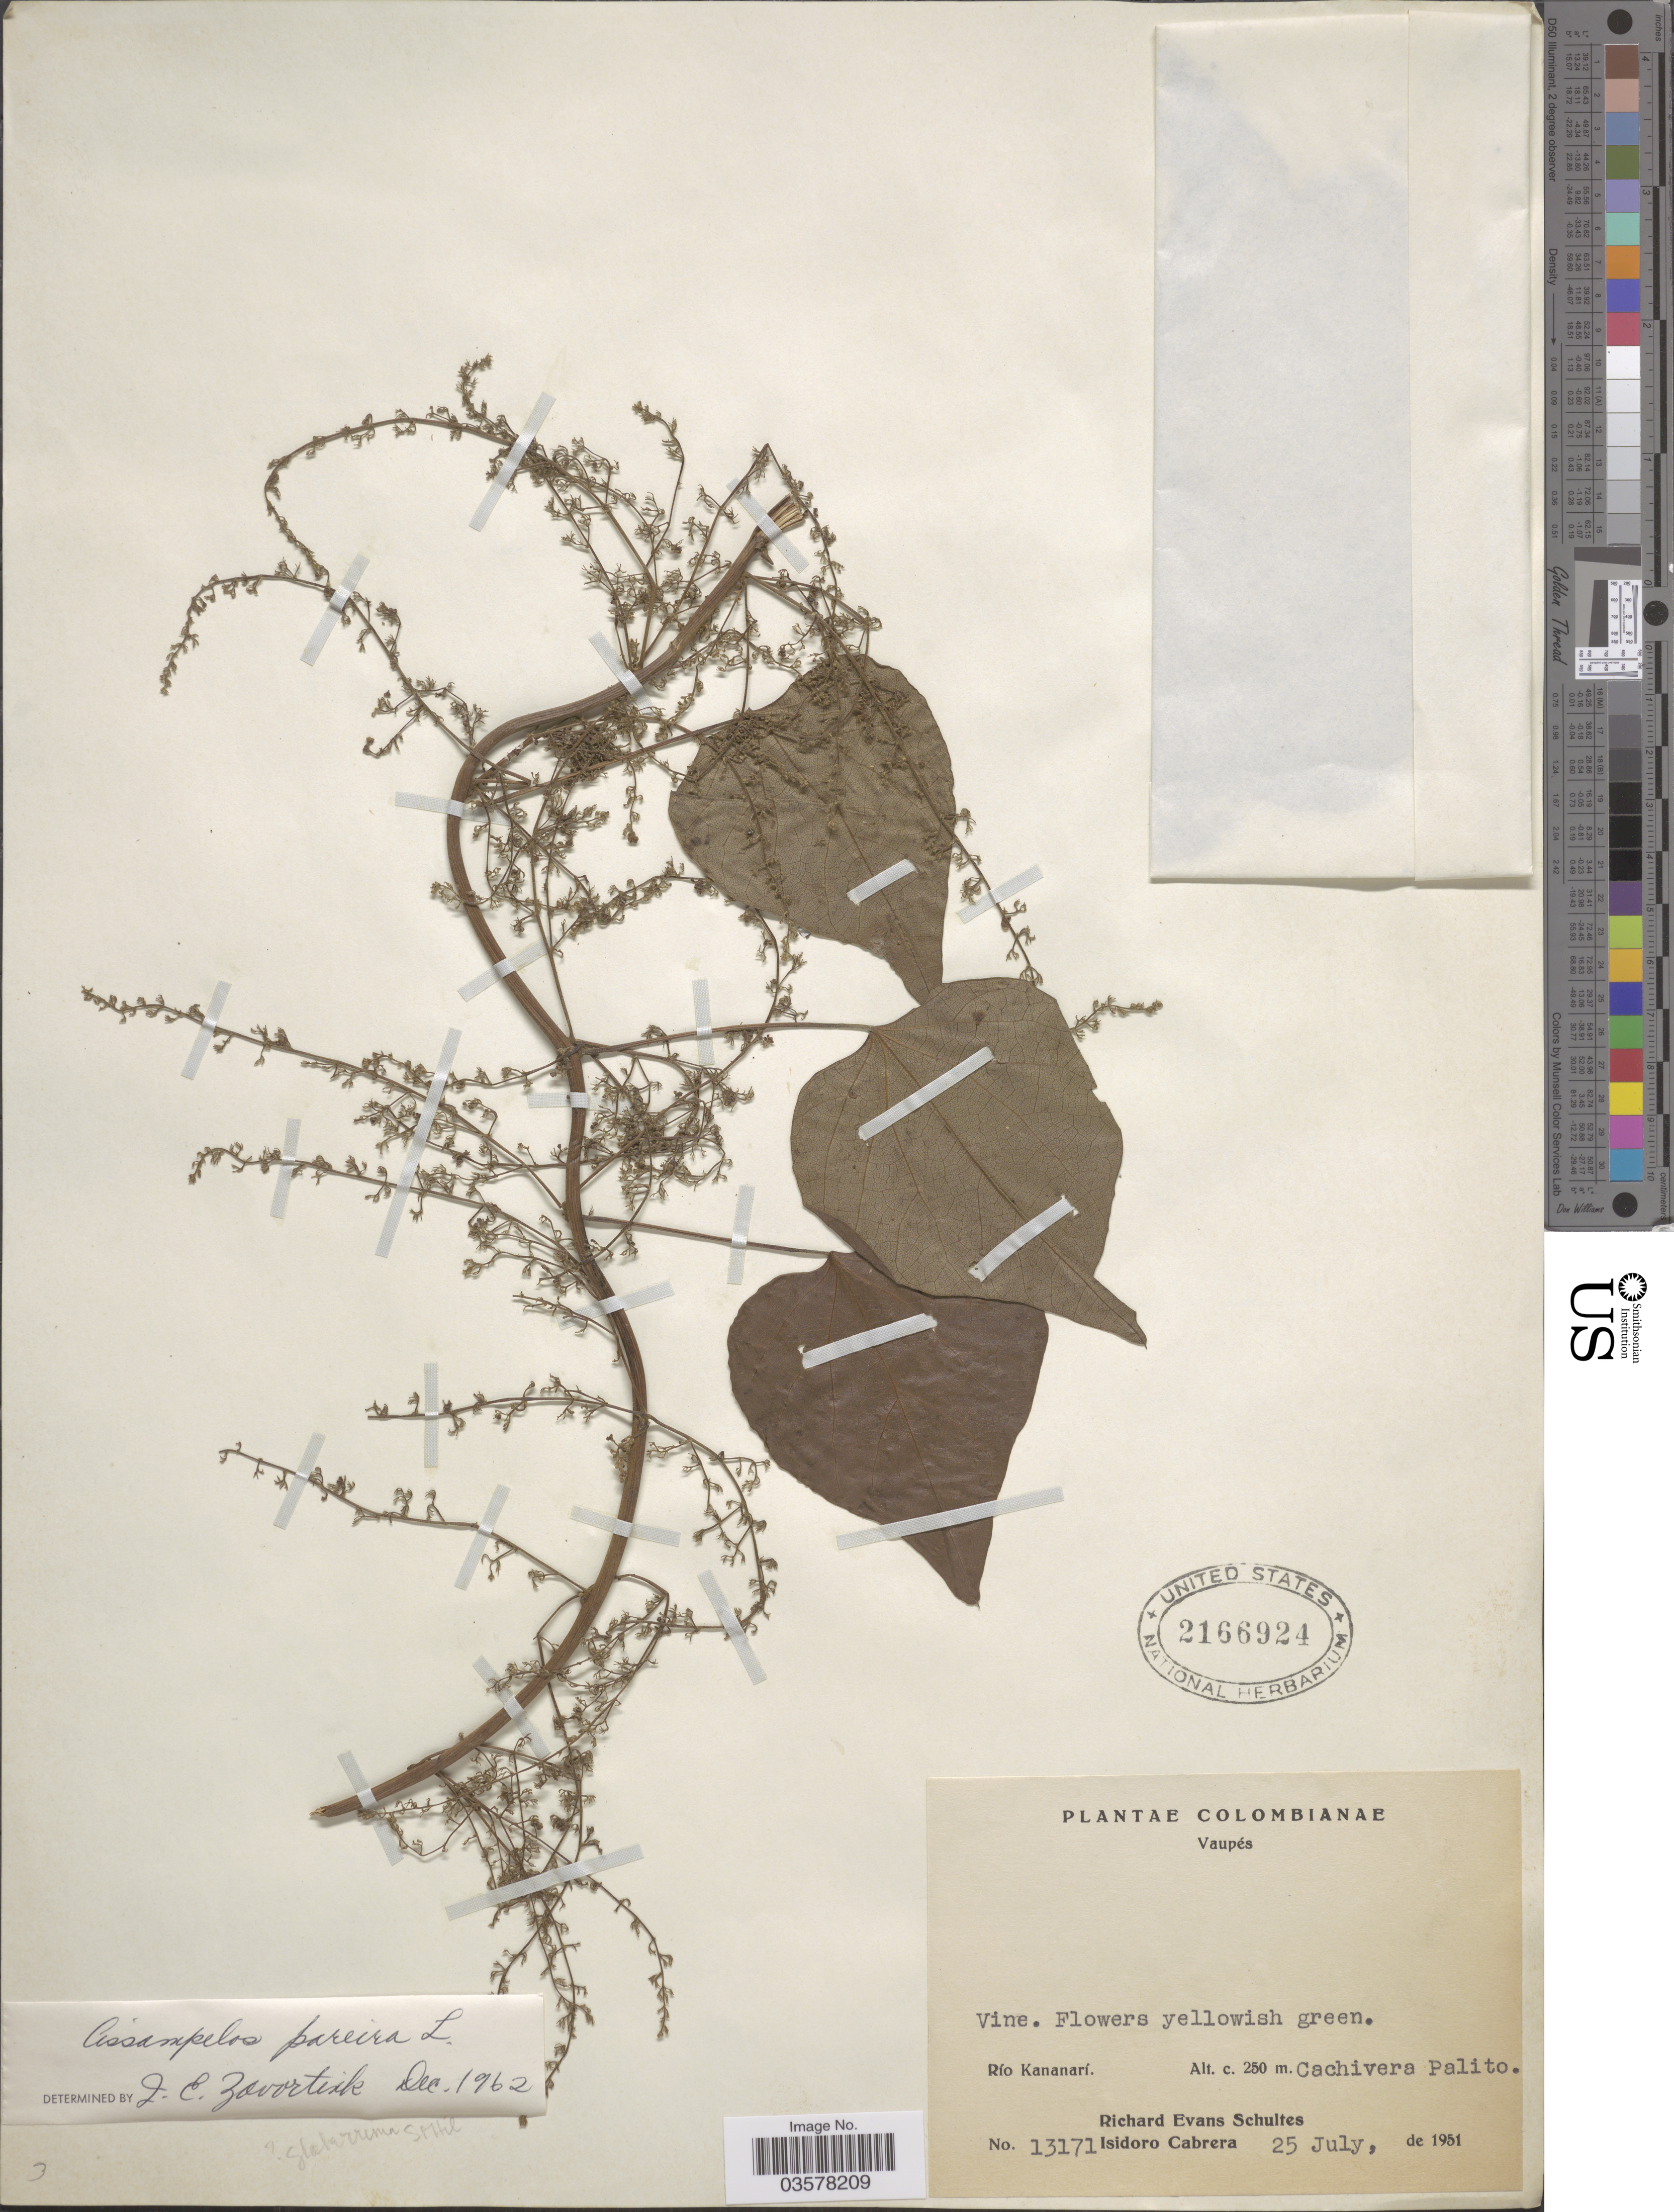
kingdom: Plantae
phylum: Tracheophyta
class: Magnoliopsida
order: Ranunculales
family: Menispermaceae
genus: Cissampelos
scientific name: Cissampelos pareira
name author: L.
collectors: R. E. Schultes & I. Cabrera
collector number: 13171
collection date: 1951-07-25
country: Colombia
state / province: Vaupés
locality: Río Kananarí. Cachivera Palito [unsure placement]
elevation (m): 250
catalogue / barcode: US 2166924